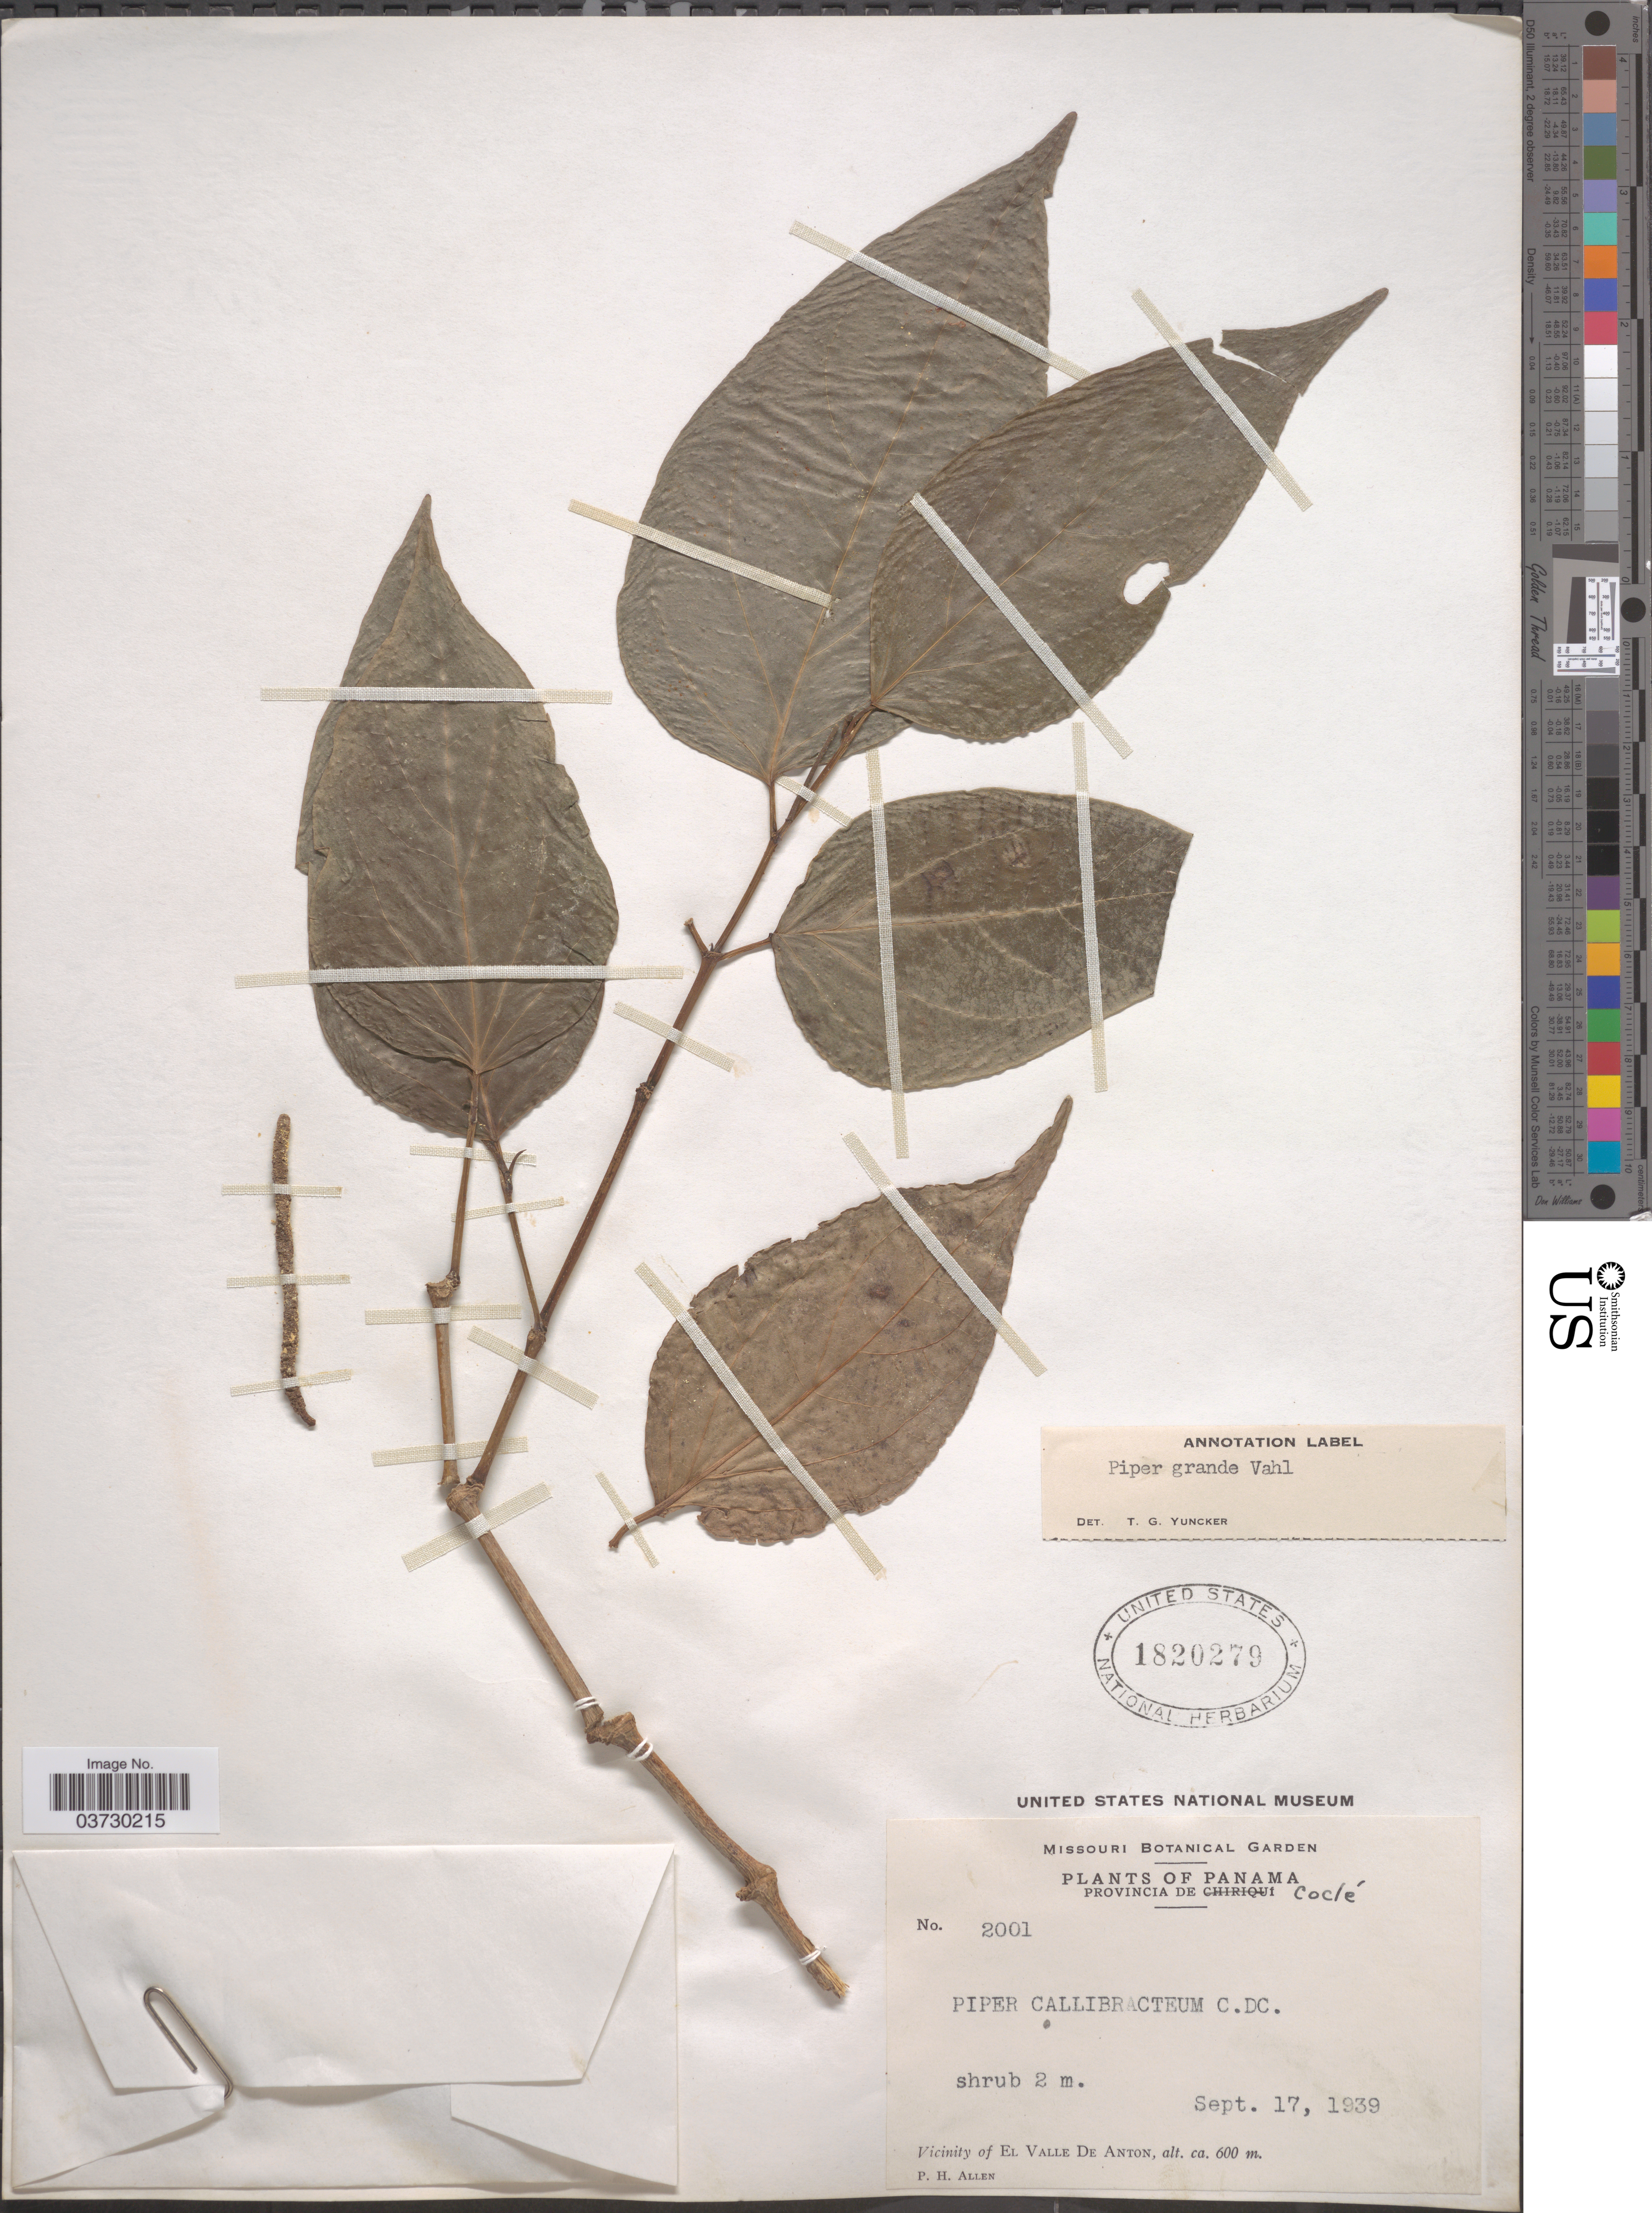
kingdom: Plantae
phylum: Tracheophyta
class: Magnoliopsida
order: Piperales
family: Piperaceae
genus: Piper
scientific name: Piper grande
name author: Vahl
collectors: P. H. Allen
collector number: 2001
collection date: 1939-09-17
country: Panama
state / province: Cocle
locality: Vicinity of El Valle De Anton.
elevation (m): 600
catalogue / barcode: US 1820279